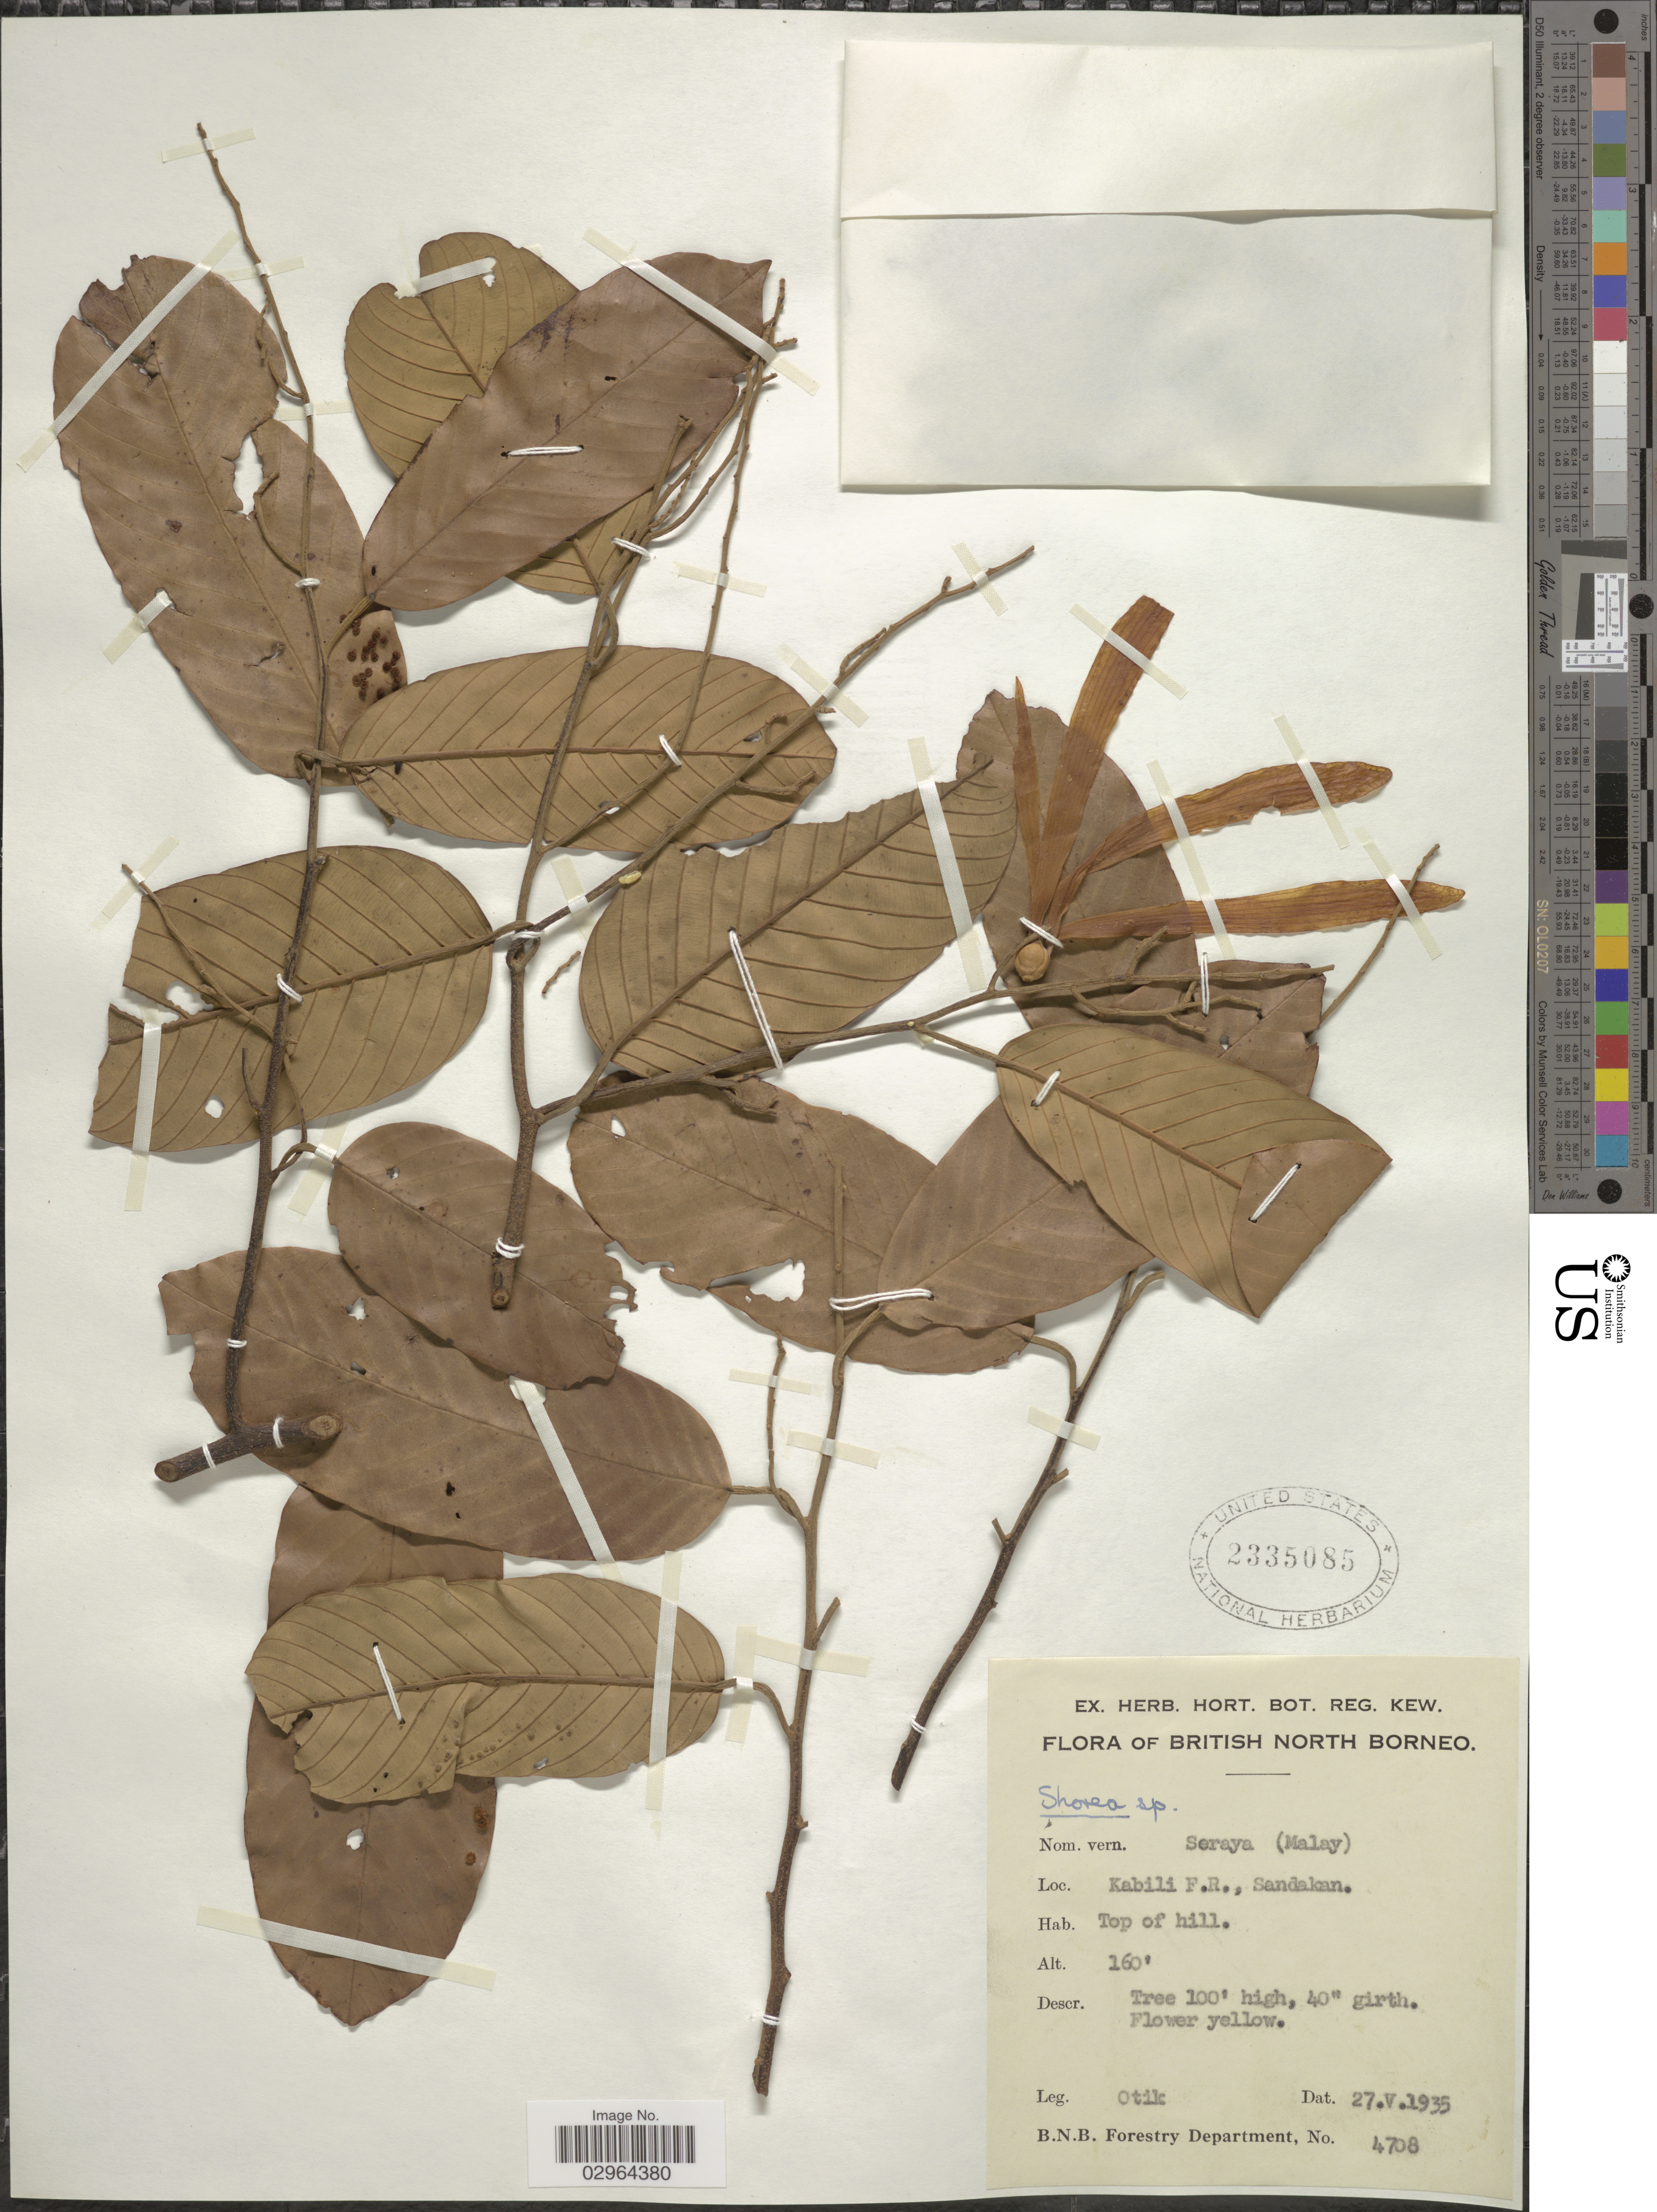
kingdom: Plantae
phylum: Tracheophyta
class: Magnoliopsida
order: Malvales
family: Dipterocarpaceae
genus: Rubroshorea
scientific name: Rubroshorea leprosula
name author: (Miq.) P.S. Ashton & J. Heck.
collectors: Otik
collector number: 4708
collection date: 1935-05-27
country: Malaysia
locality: British North Borneo. Kabili F.R., Sandakan.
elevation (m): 49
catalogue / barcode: US 2335085